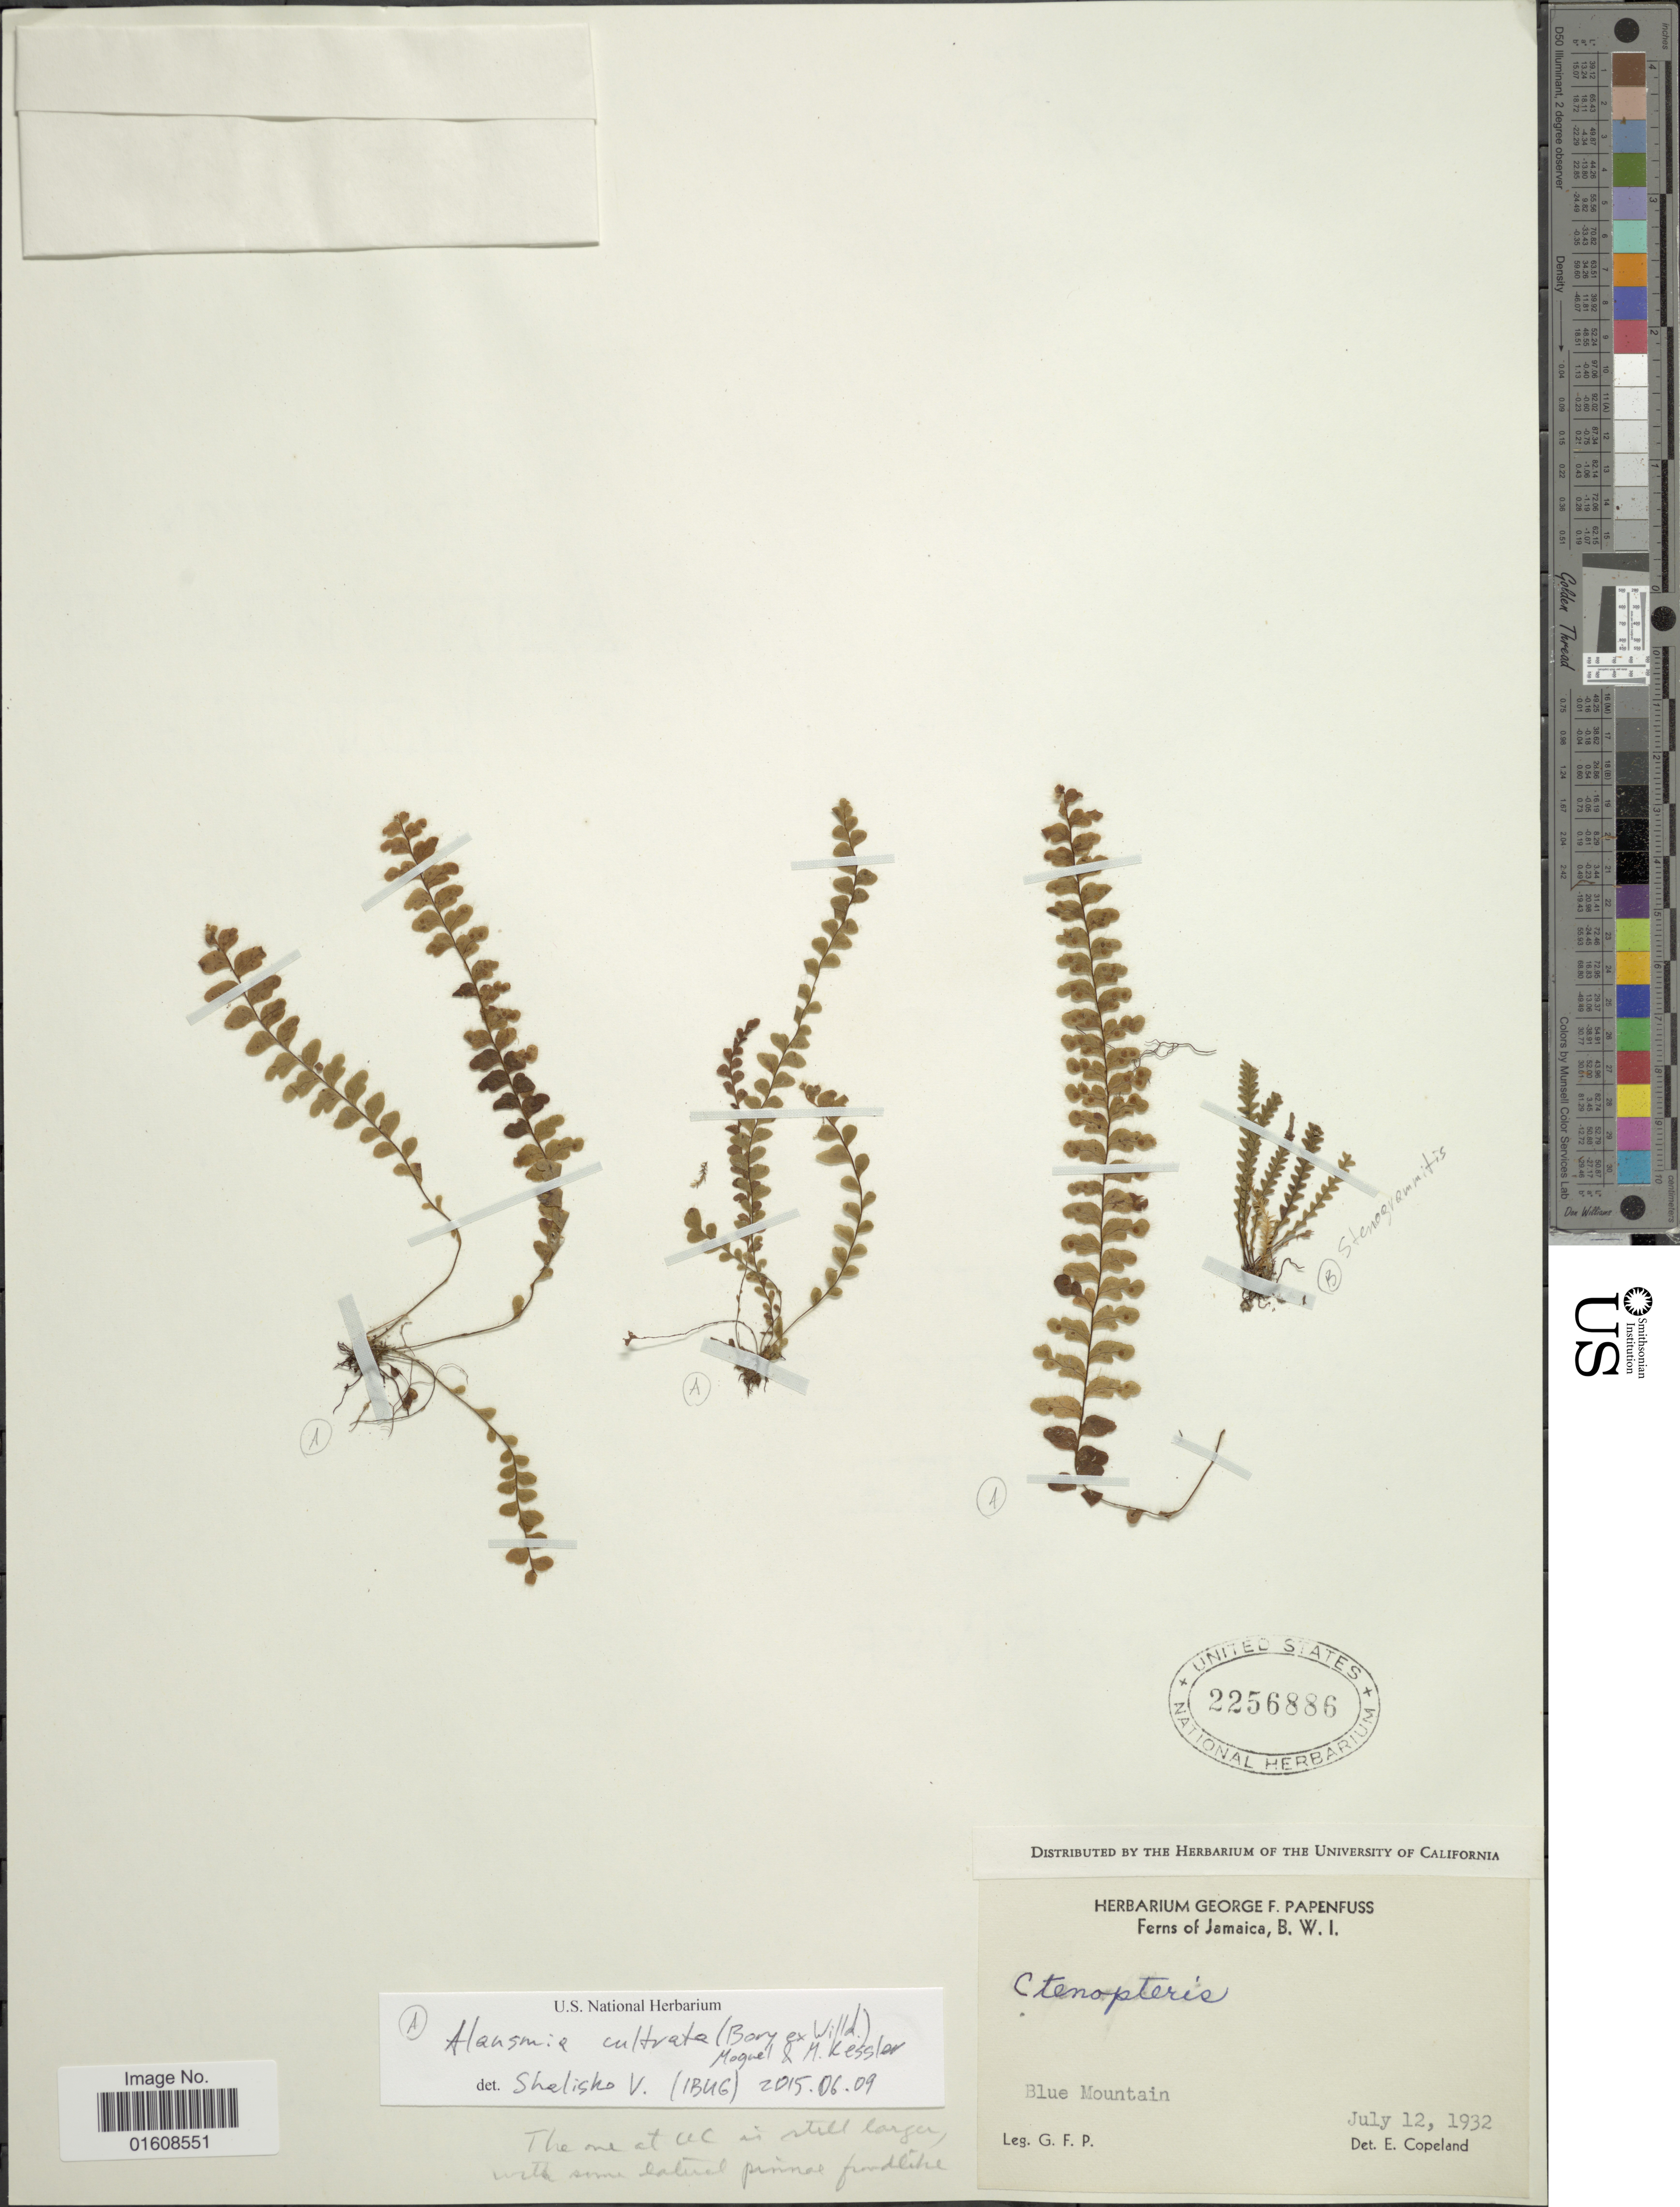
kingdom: Plantae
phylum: Tracheophyta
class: Polypodiopsida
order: Polypodiales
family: Polypodiaceae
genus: Alansmia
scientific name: Alansmia cultrata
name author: (Bory ex Willd.) Moguel & M. Kessler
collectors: G. Papenfuss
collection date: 1932-07-12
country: Jamaica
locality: B. W. I. Blue Mountain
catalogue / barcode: US 2256886